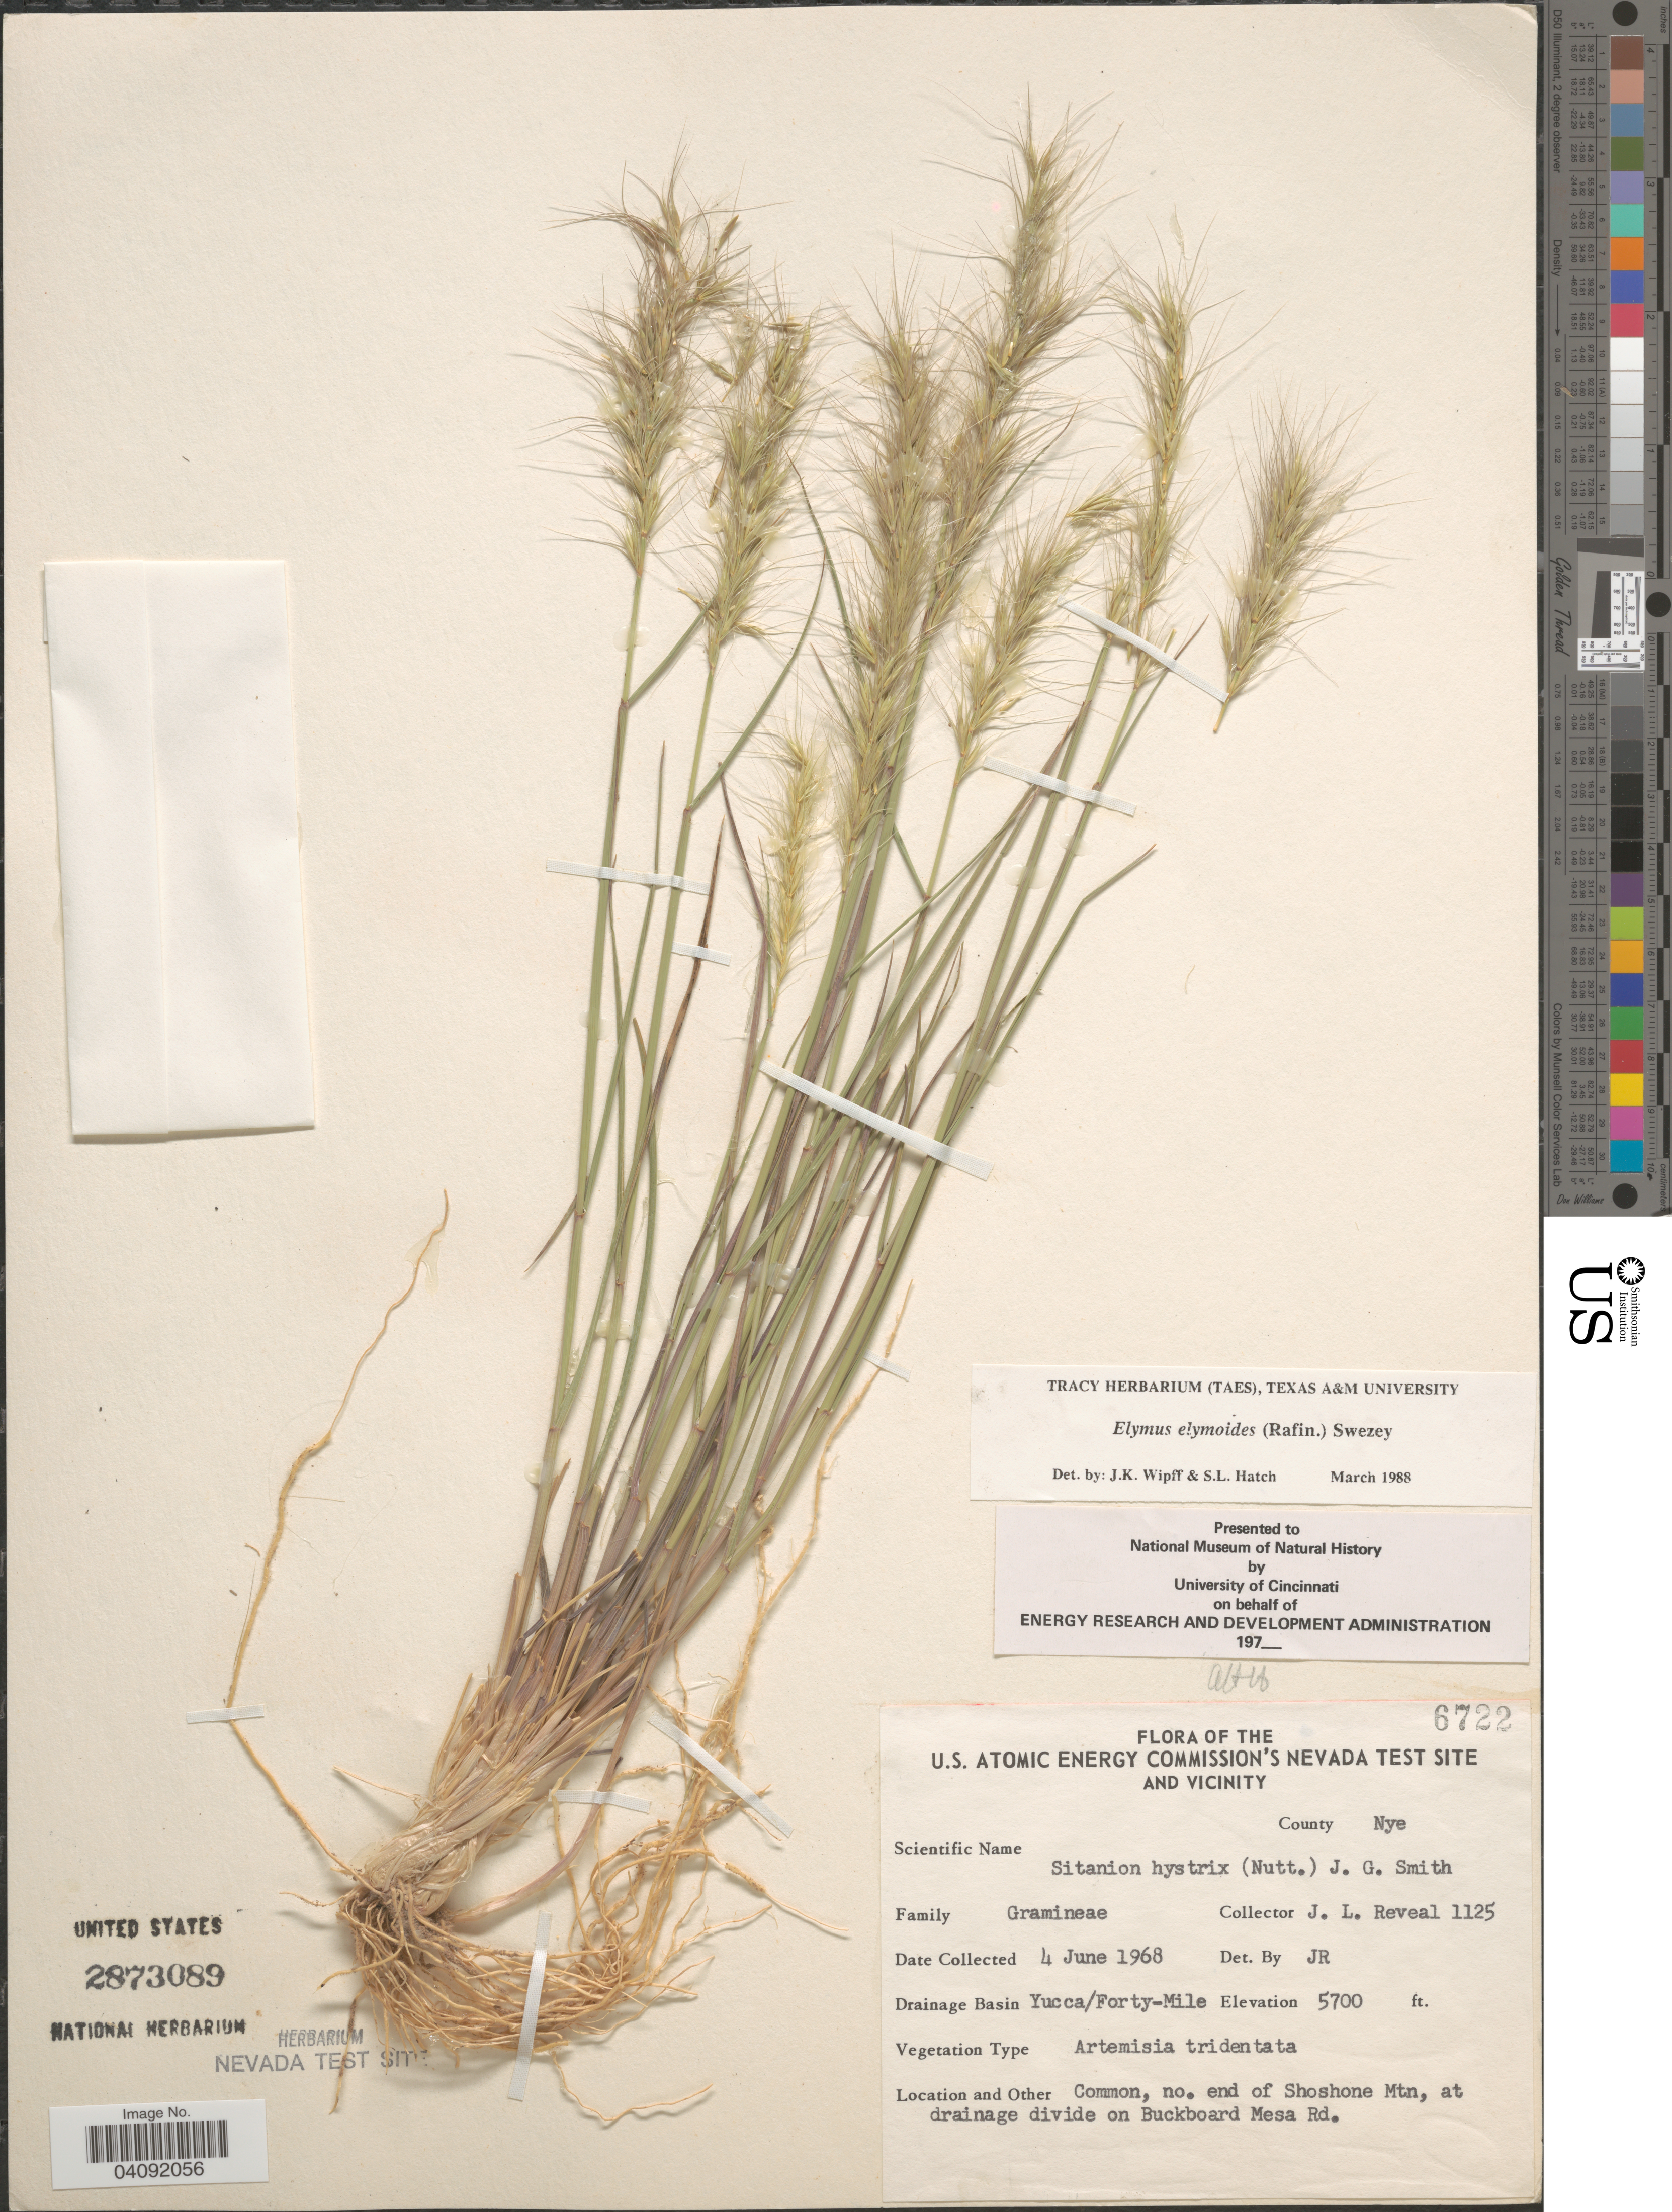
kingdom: Plantae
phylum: Tracheophyta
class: Liliopsida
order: Poales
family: Poaceae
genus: Elymus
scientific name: Elymus elymoides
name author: (Raf.) Swezey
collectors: J. L. Reveal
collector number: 1125/6722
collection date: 1968-06-04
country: United States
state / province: Nevada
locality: The U.S. Atomic Energy Commission's Nevada Test Site and Vicinity. County Nye. Drainage Basin Yucca/Forty-Mile. Common, no. end of Shoshone Mtn, at drainage divide on Buckboard Mesa Rd.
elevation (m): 1737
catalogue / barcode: US 2873089